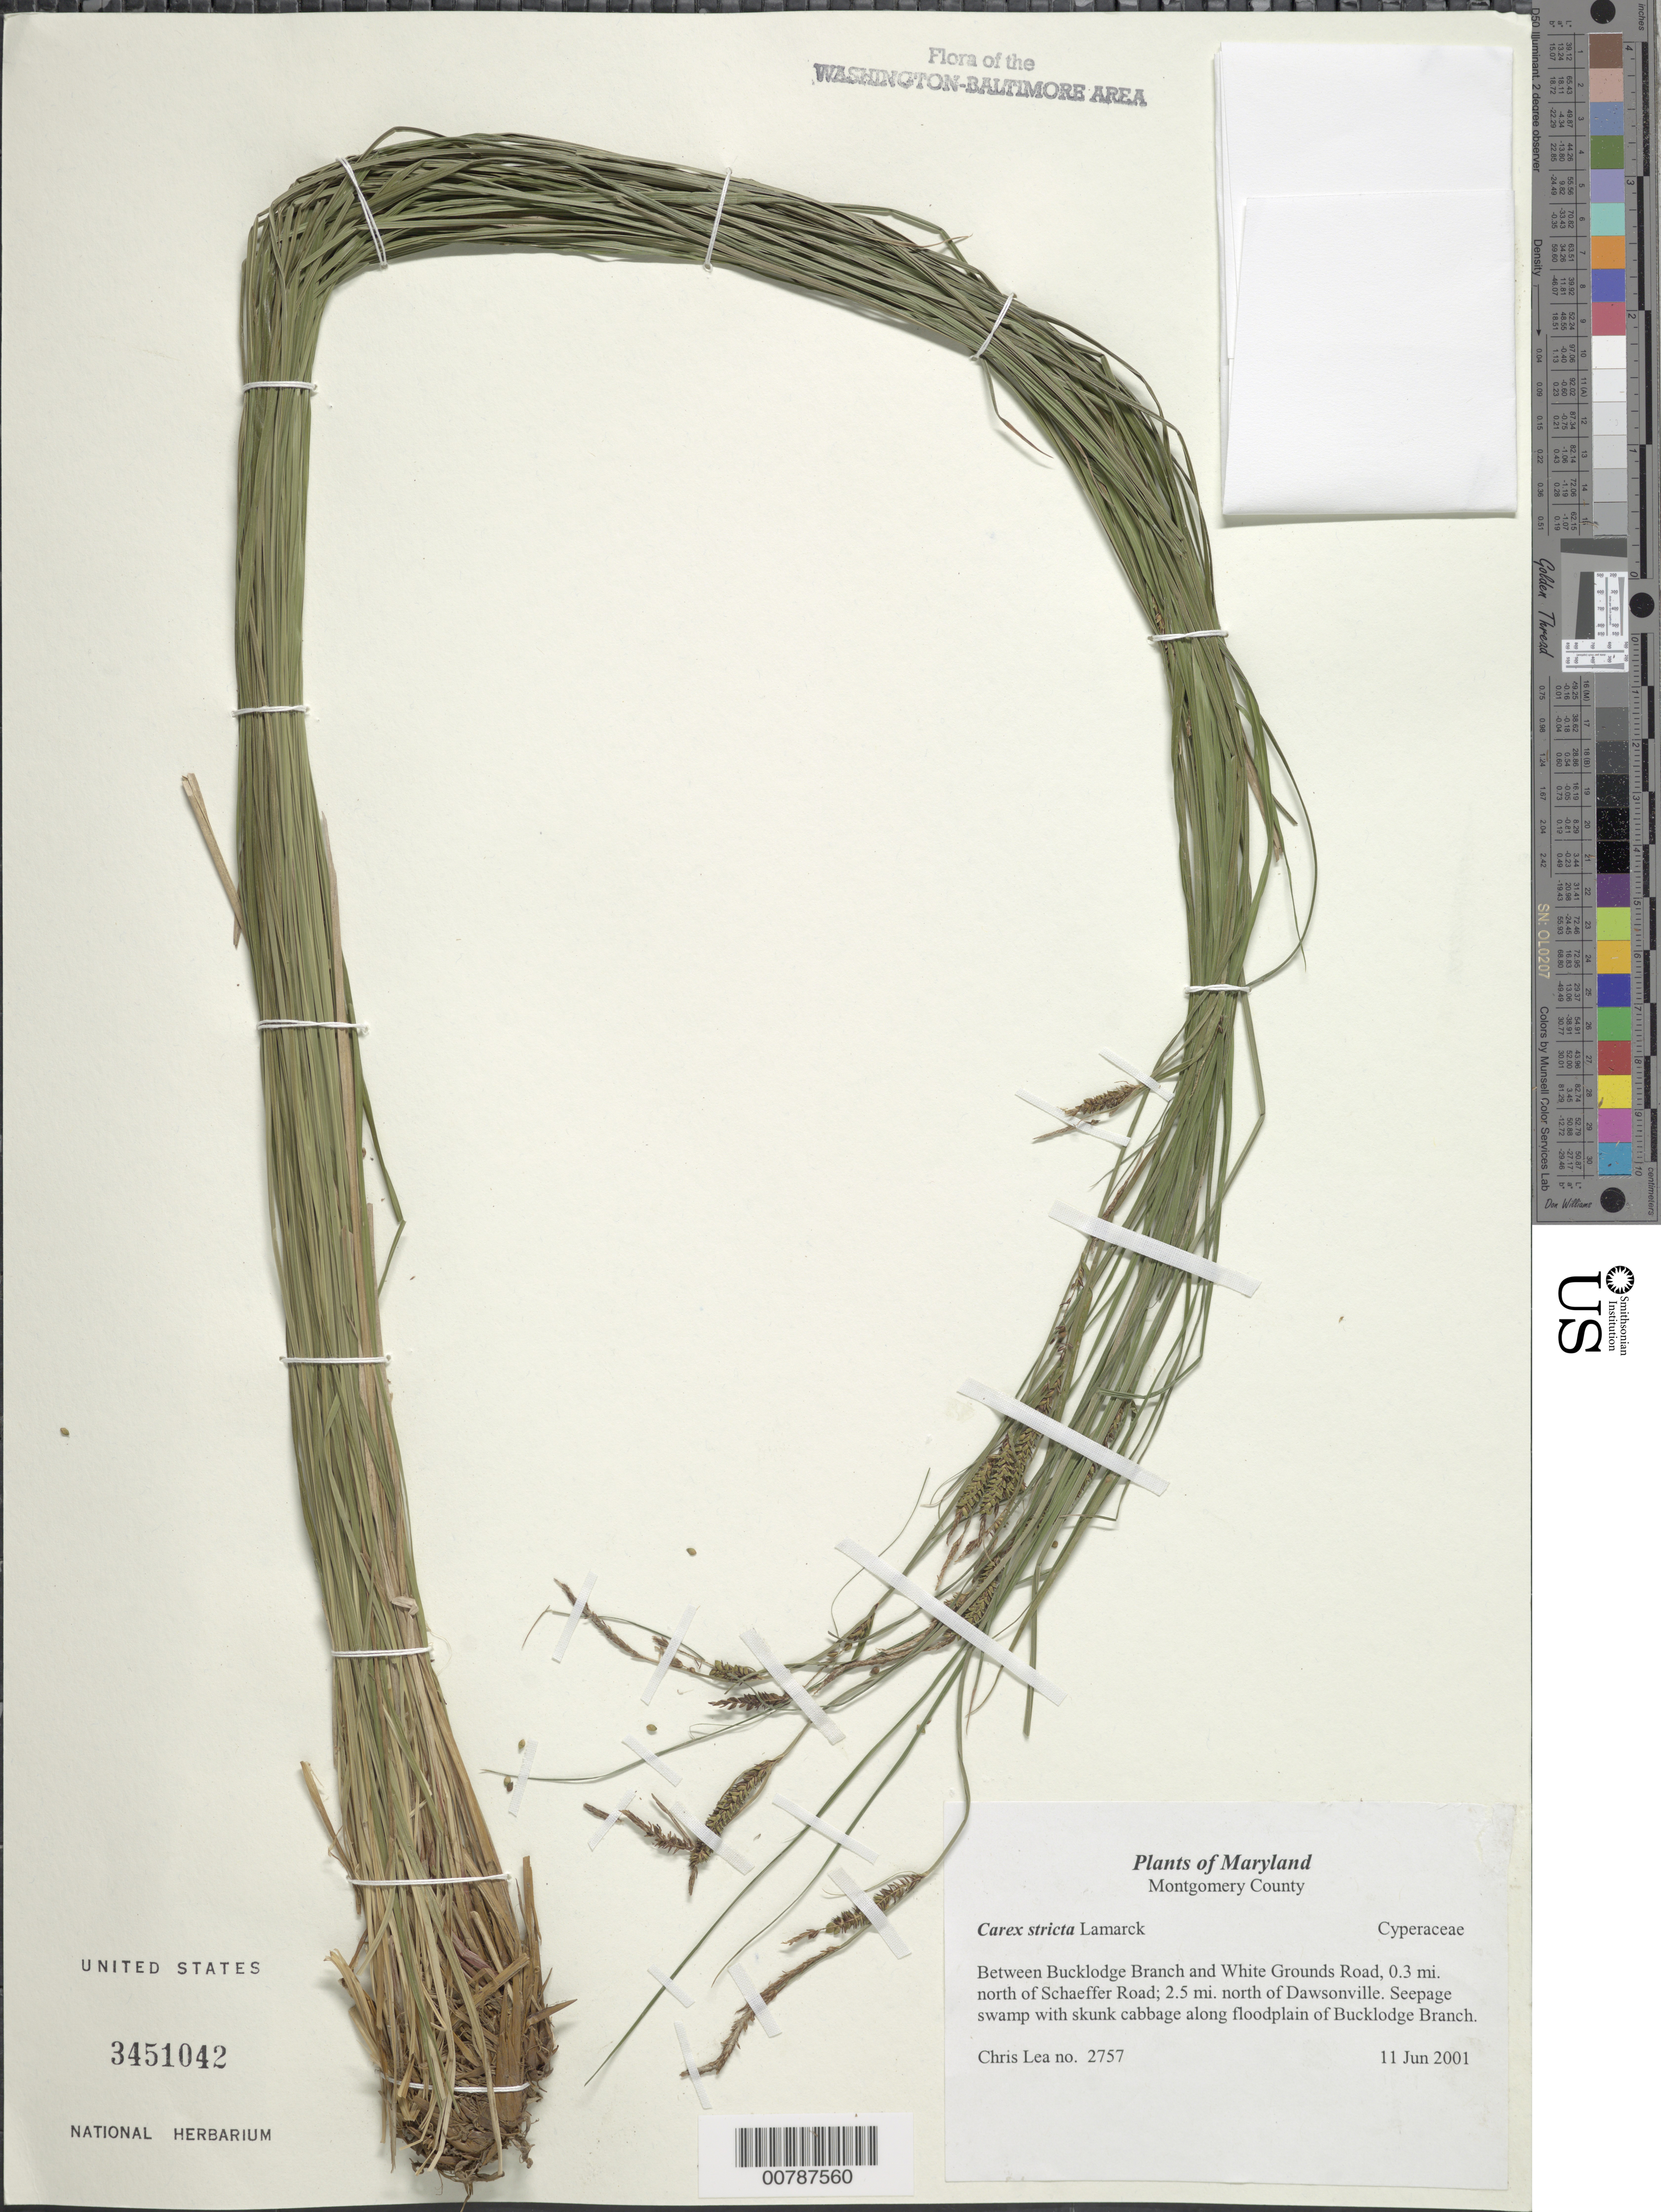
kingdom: Plantae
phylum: Tracheophyta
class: Liliopsida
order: Poales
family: Cyperaceae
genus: Carex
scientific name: Carex stricta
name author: Lam.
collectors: C. Lea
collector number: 2757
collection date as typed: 11 Jun 2001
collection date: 2001-06-11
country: United States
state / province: Maryland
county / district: Montgomery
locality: Between Bucklodge Branch and White Grounds Road, 0.3 mi. north of Schaeffer Road; 2.5 mi. north of Dawsonville.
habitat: Seepage swamp with skunk cabbage along floodplain of Bucklodge Branch.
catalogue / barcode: US 3451042